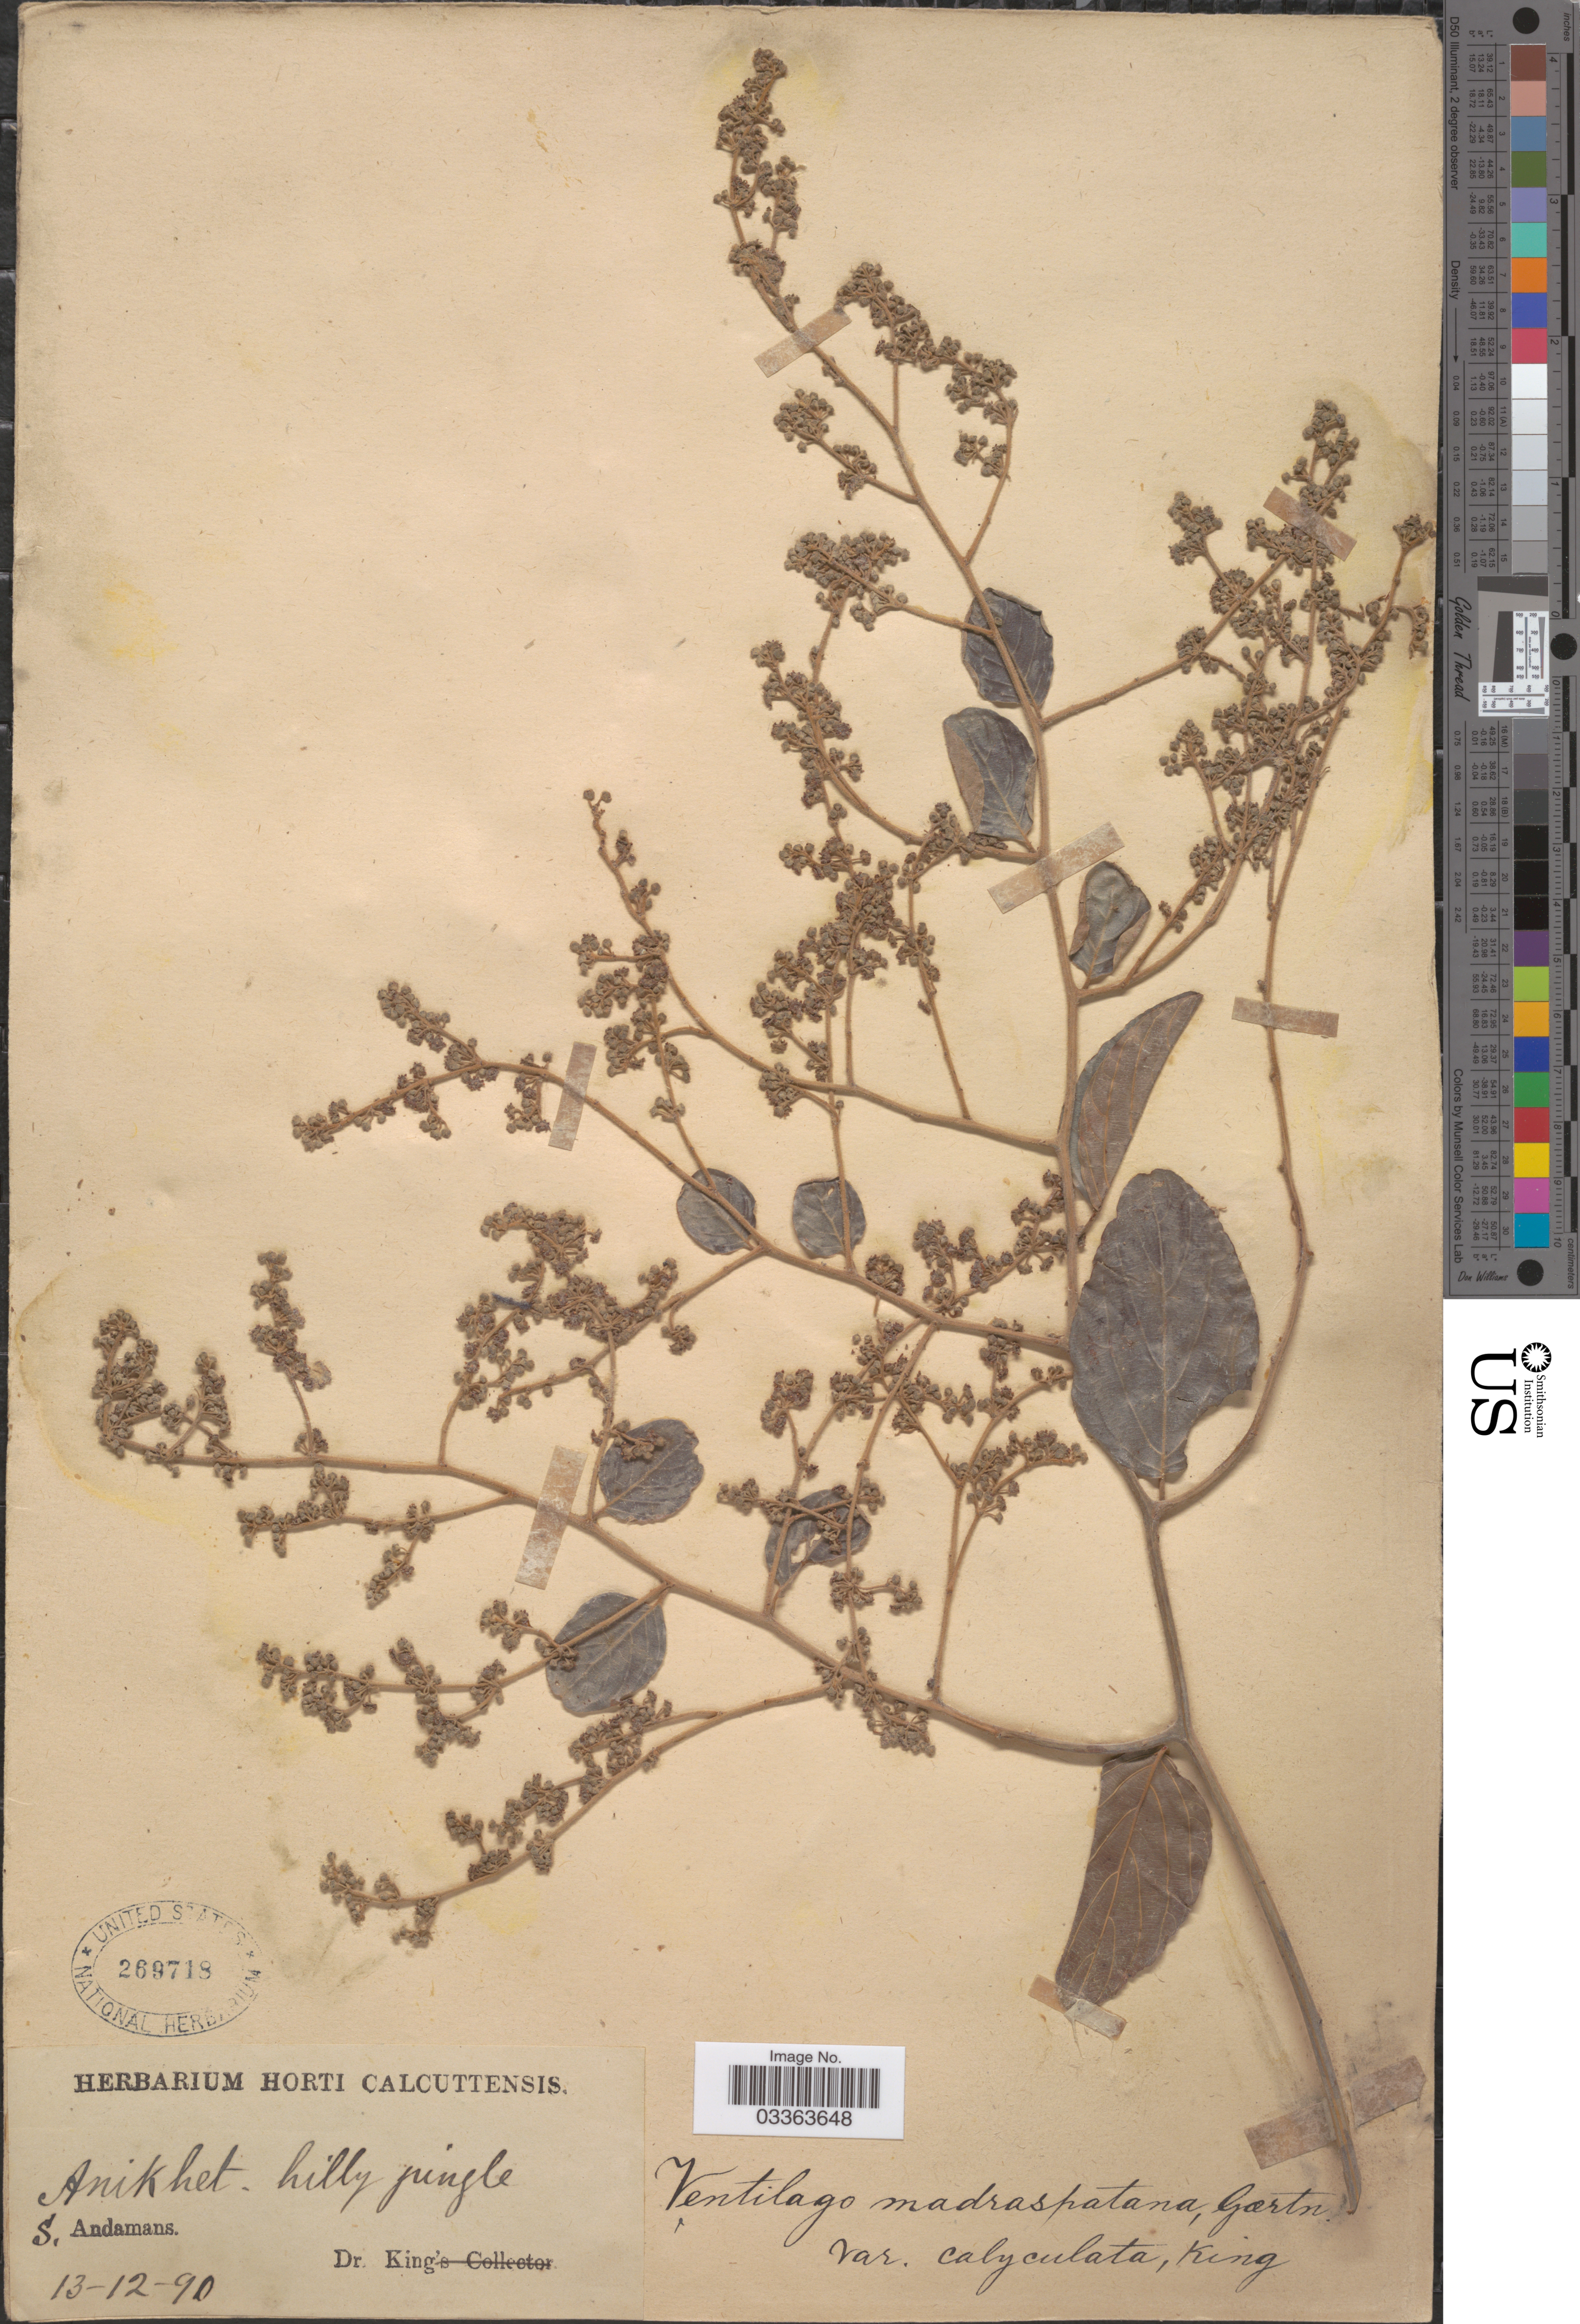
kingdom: Plantae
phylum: Tracheophyta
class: Magnoliopsida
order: Rosales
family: Rhamnaceae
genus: Ventilago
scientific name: Ventilago madraspatana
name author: Gaertn.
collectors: G. King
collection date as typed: Transcribed d/m/y: 13/12/90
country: India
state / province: Andaman and Nicobar Islands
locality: S. Andamans.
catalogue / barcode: US 269718